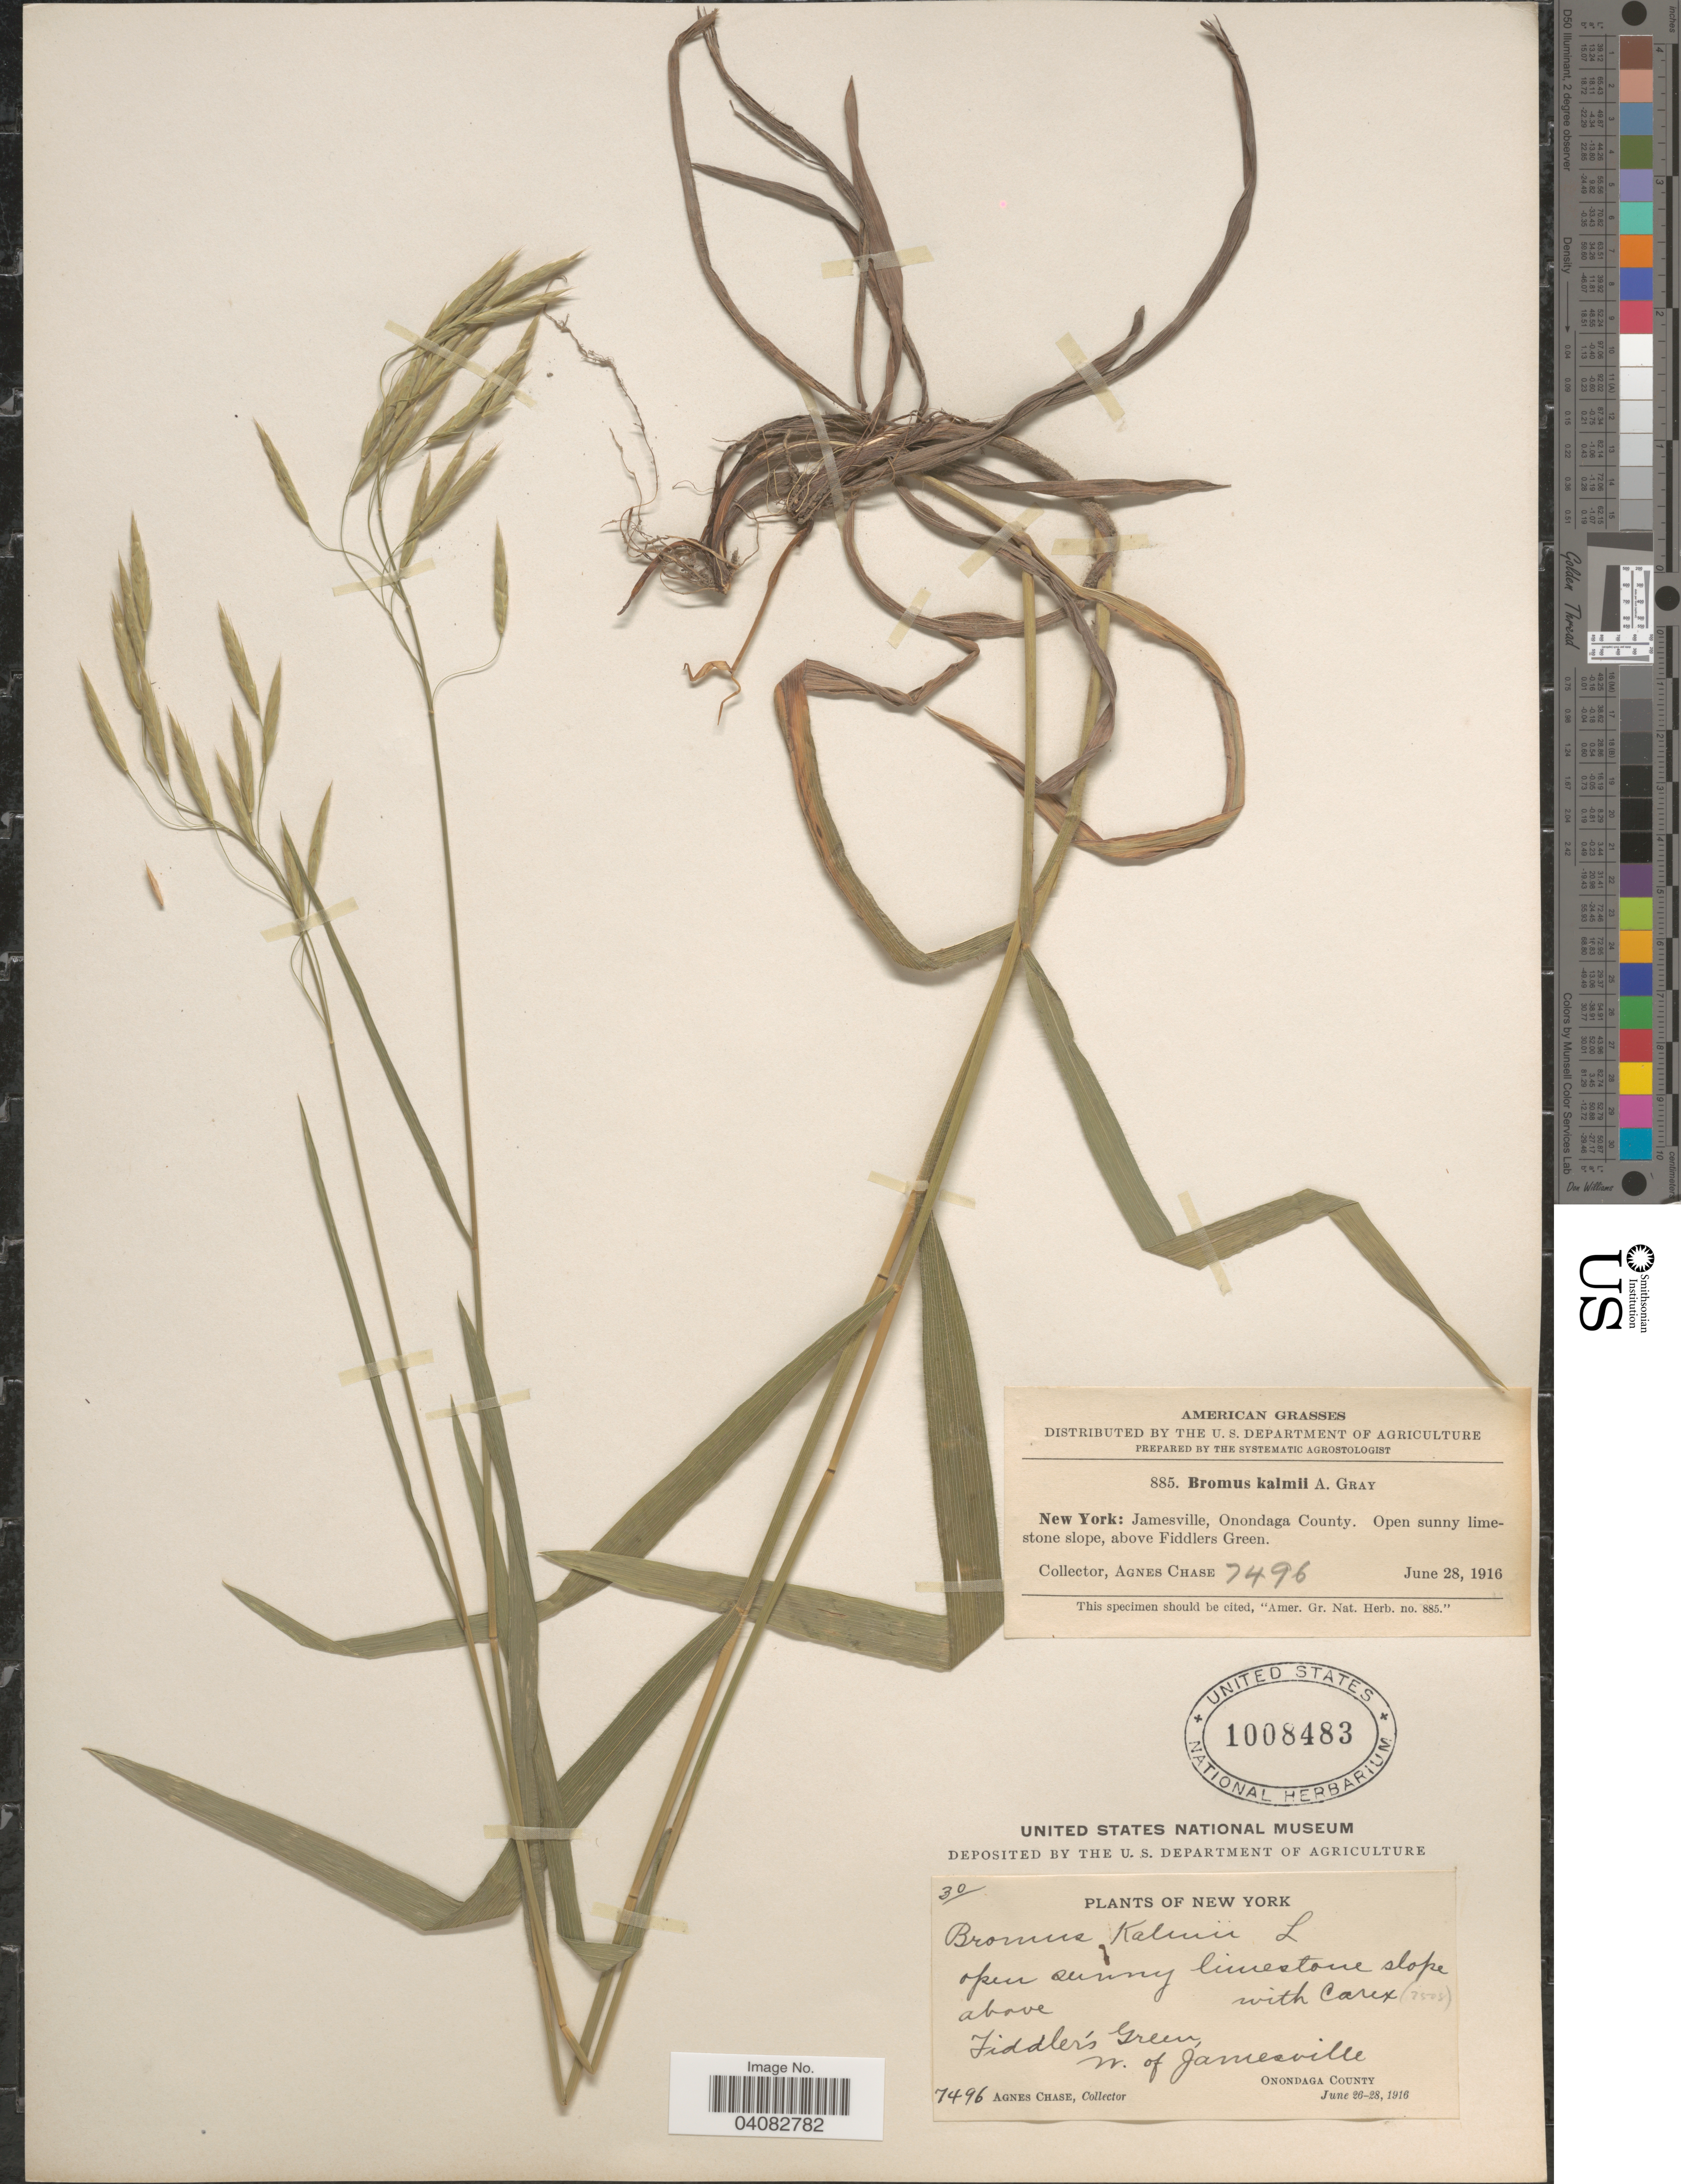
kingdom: Plantae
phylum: Tracheophyta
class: Liliopsida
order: Poales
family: Poaceae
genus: Bromus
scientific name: Bromus kalmii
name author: A. Gray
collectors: A. Chase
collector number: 7496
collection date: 1916-06-28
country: United States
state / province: New York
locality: Jamesville, Onondaga County. Open sunny limestone slope, above Fiddlers Green. W. of Jamesville.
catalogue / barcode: US 1008483